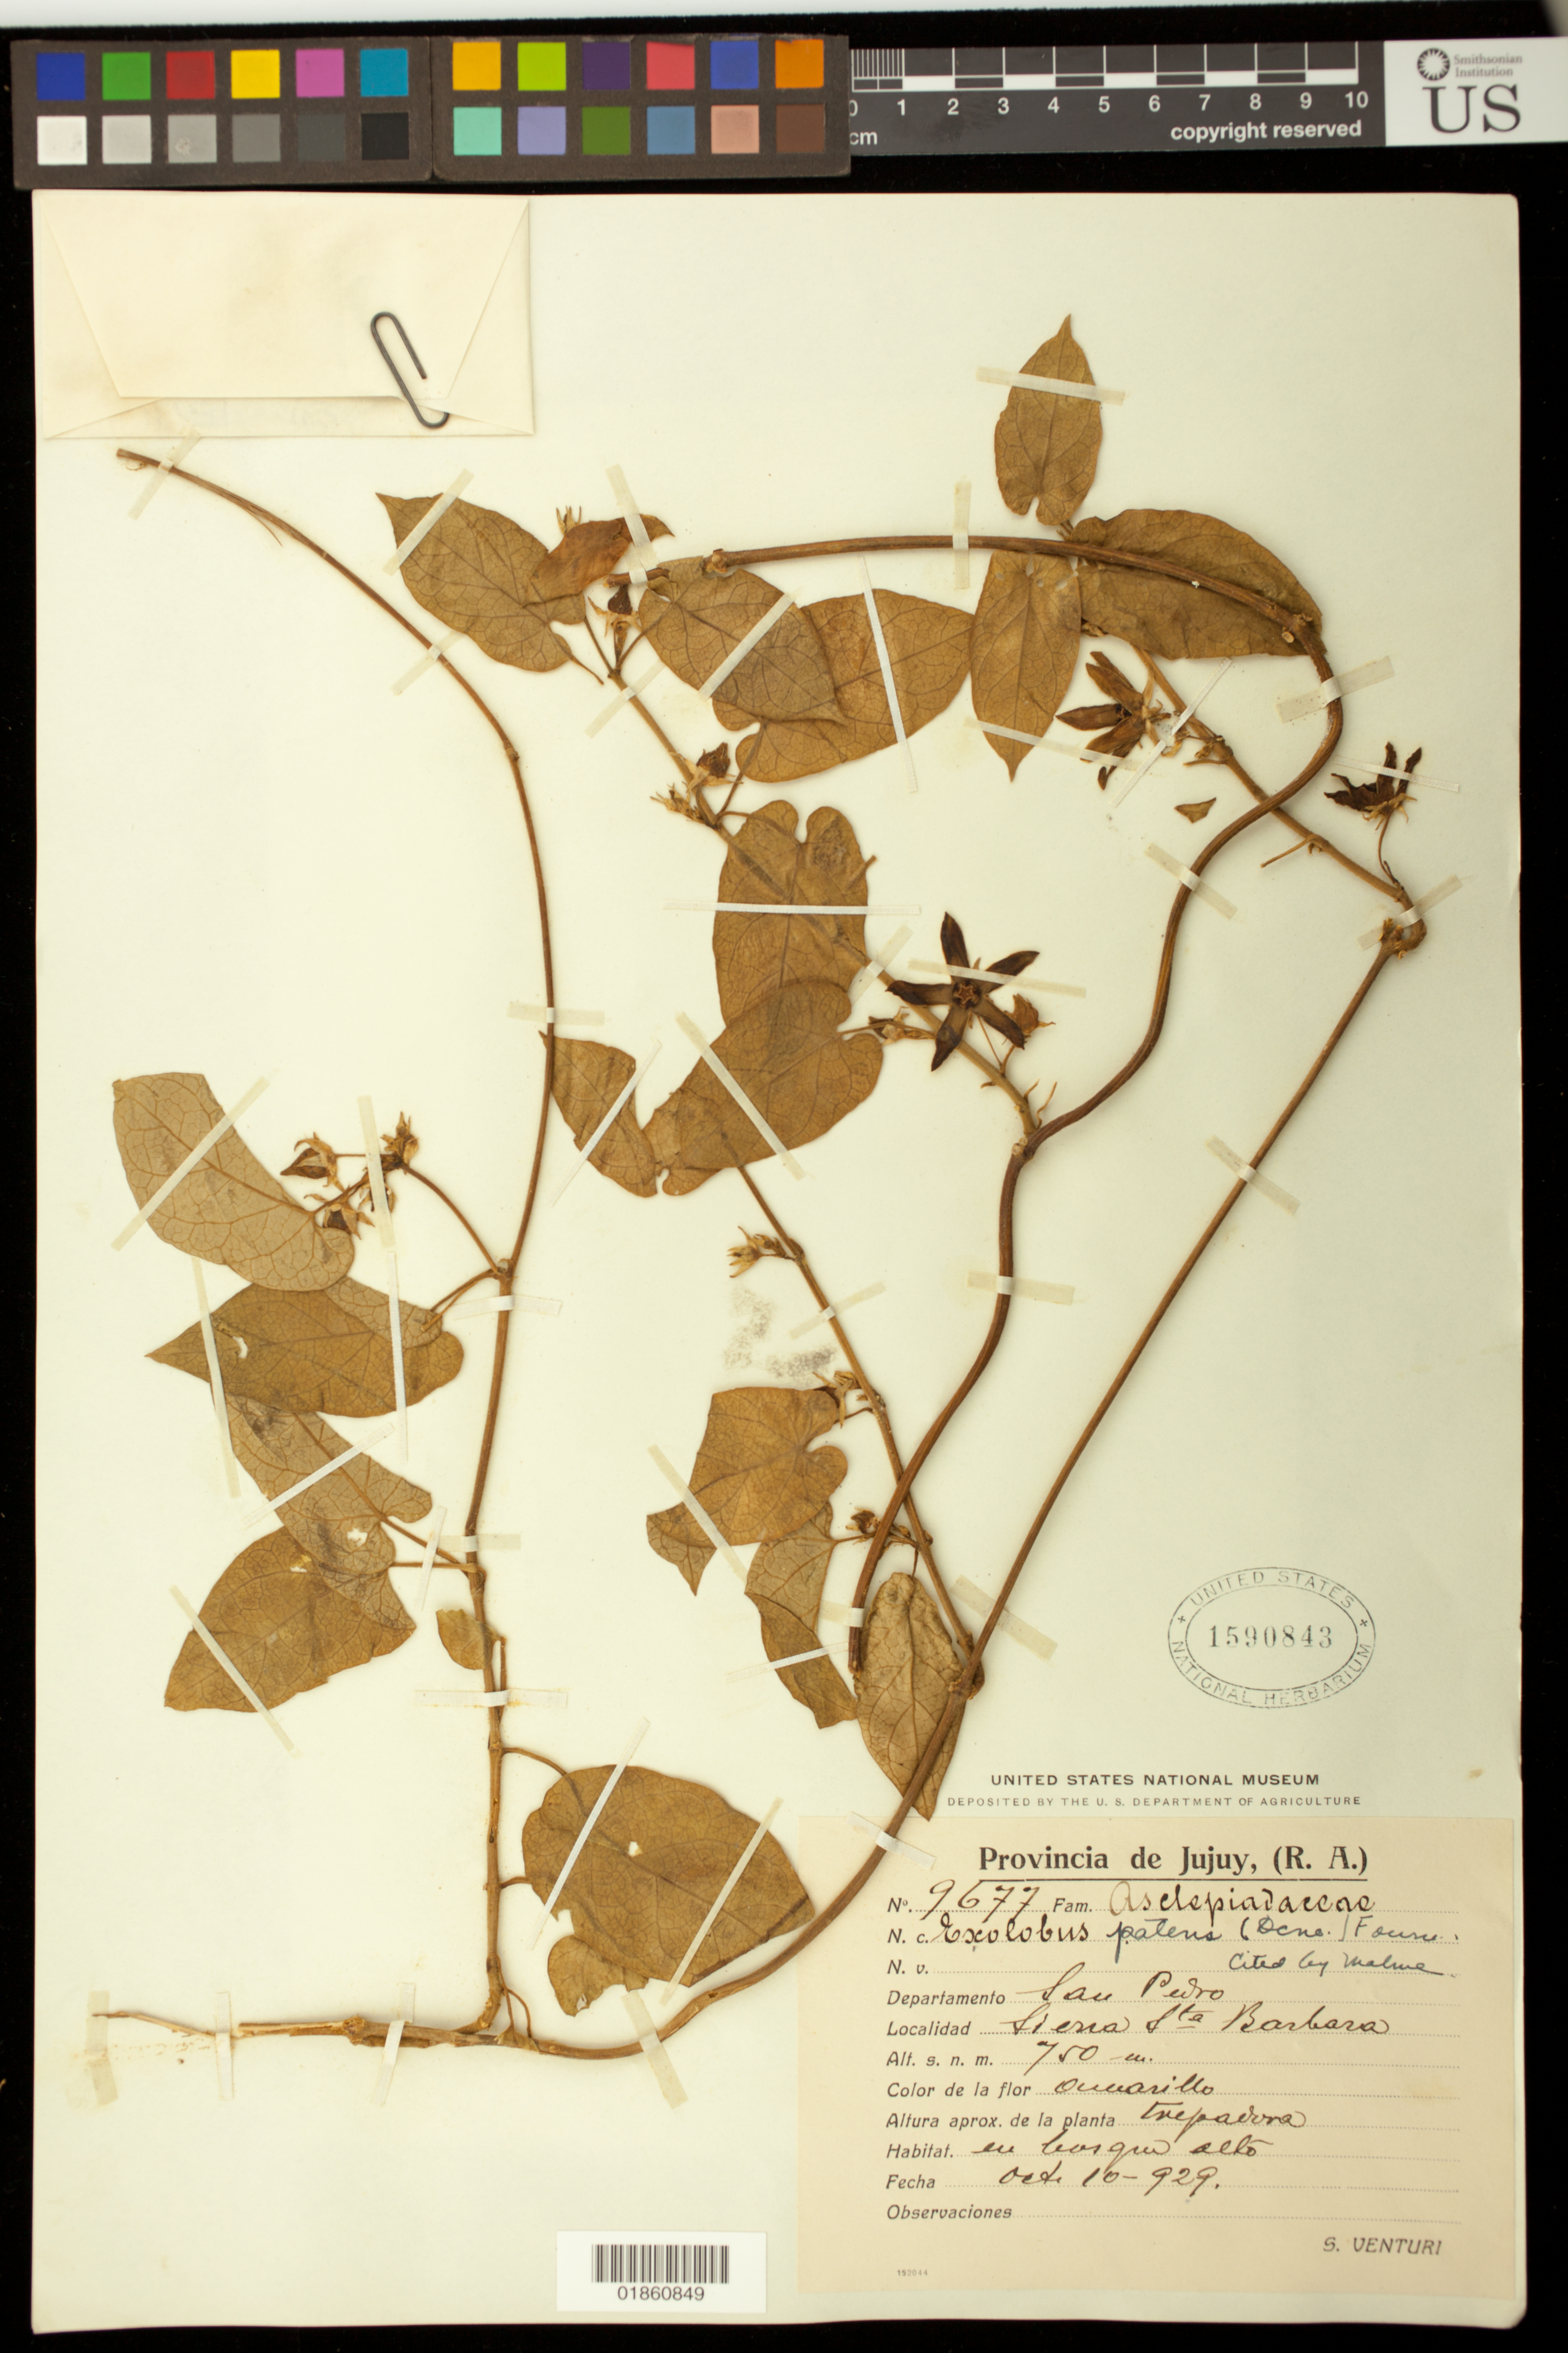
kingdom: Plantae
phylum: Tracheophyta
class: Magnoliopsida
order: Gentianales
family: Apocynaceae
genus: Gonolobus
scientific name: Gonolobus patens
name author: Decne.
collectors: S. Venturi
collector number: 9677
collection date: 1929-10-10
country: Argentina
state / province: Jujuy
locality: San Pedro, Sierra Sta Barbara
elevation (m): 750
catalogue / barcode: US 1590843